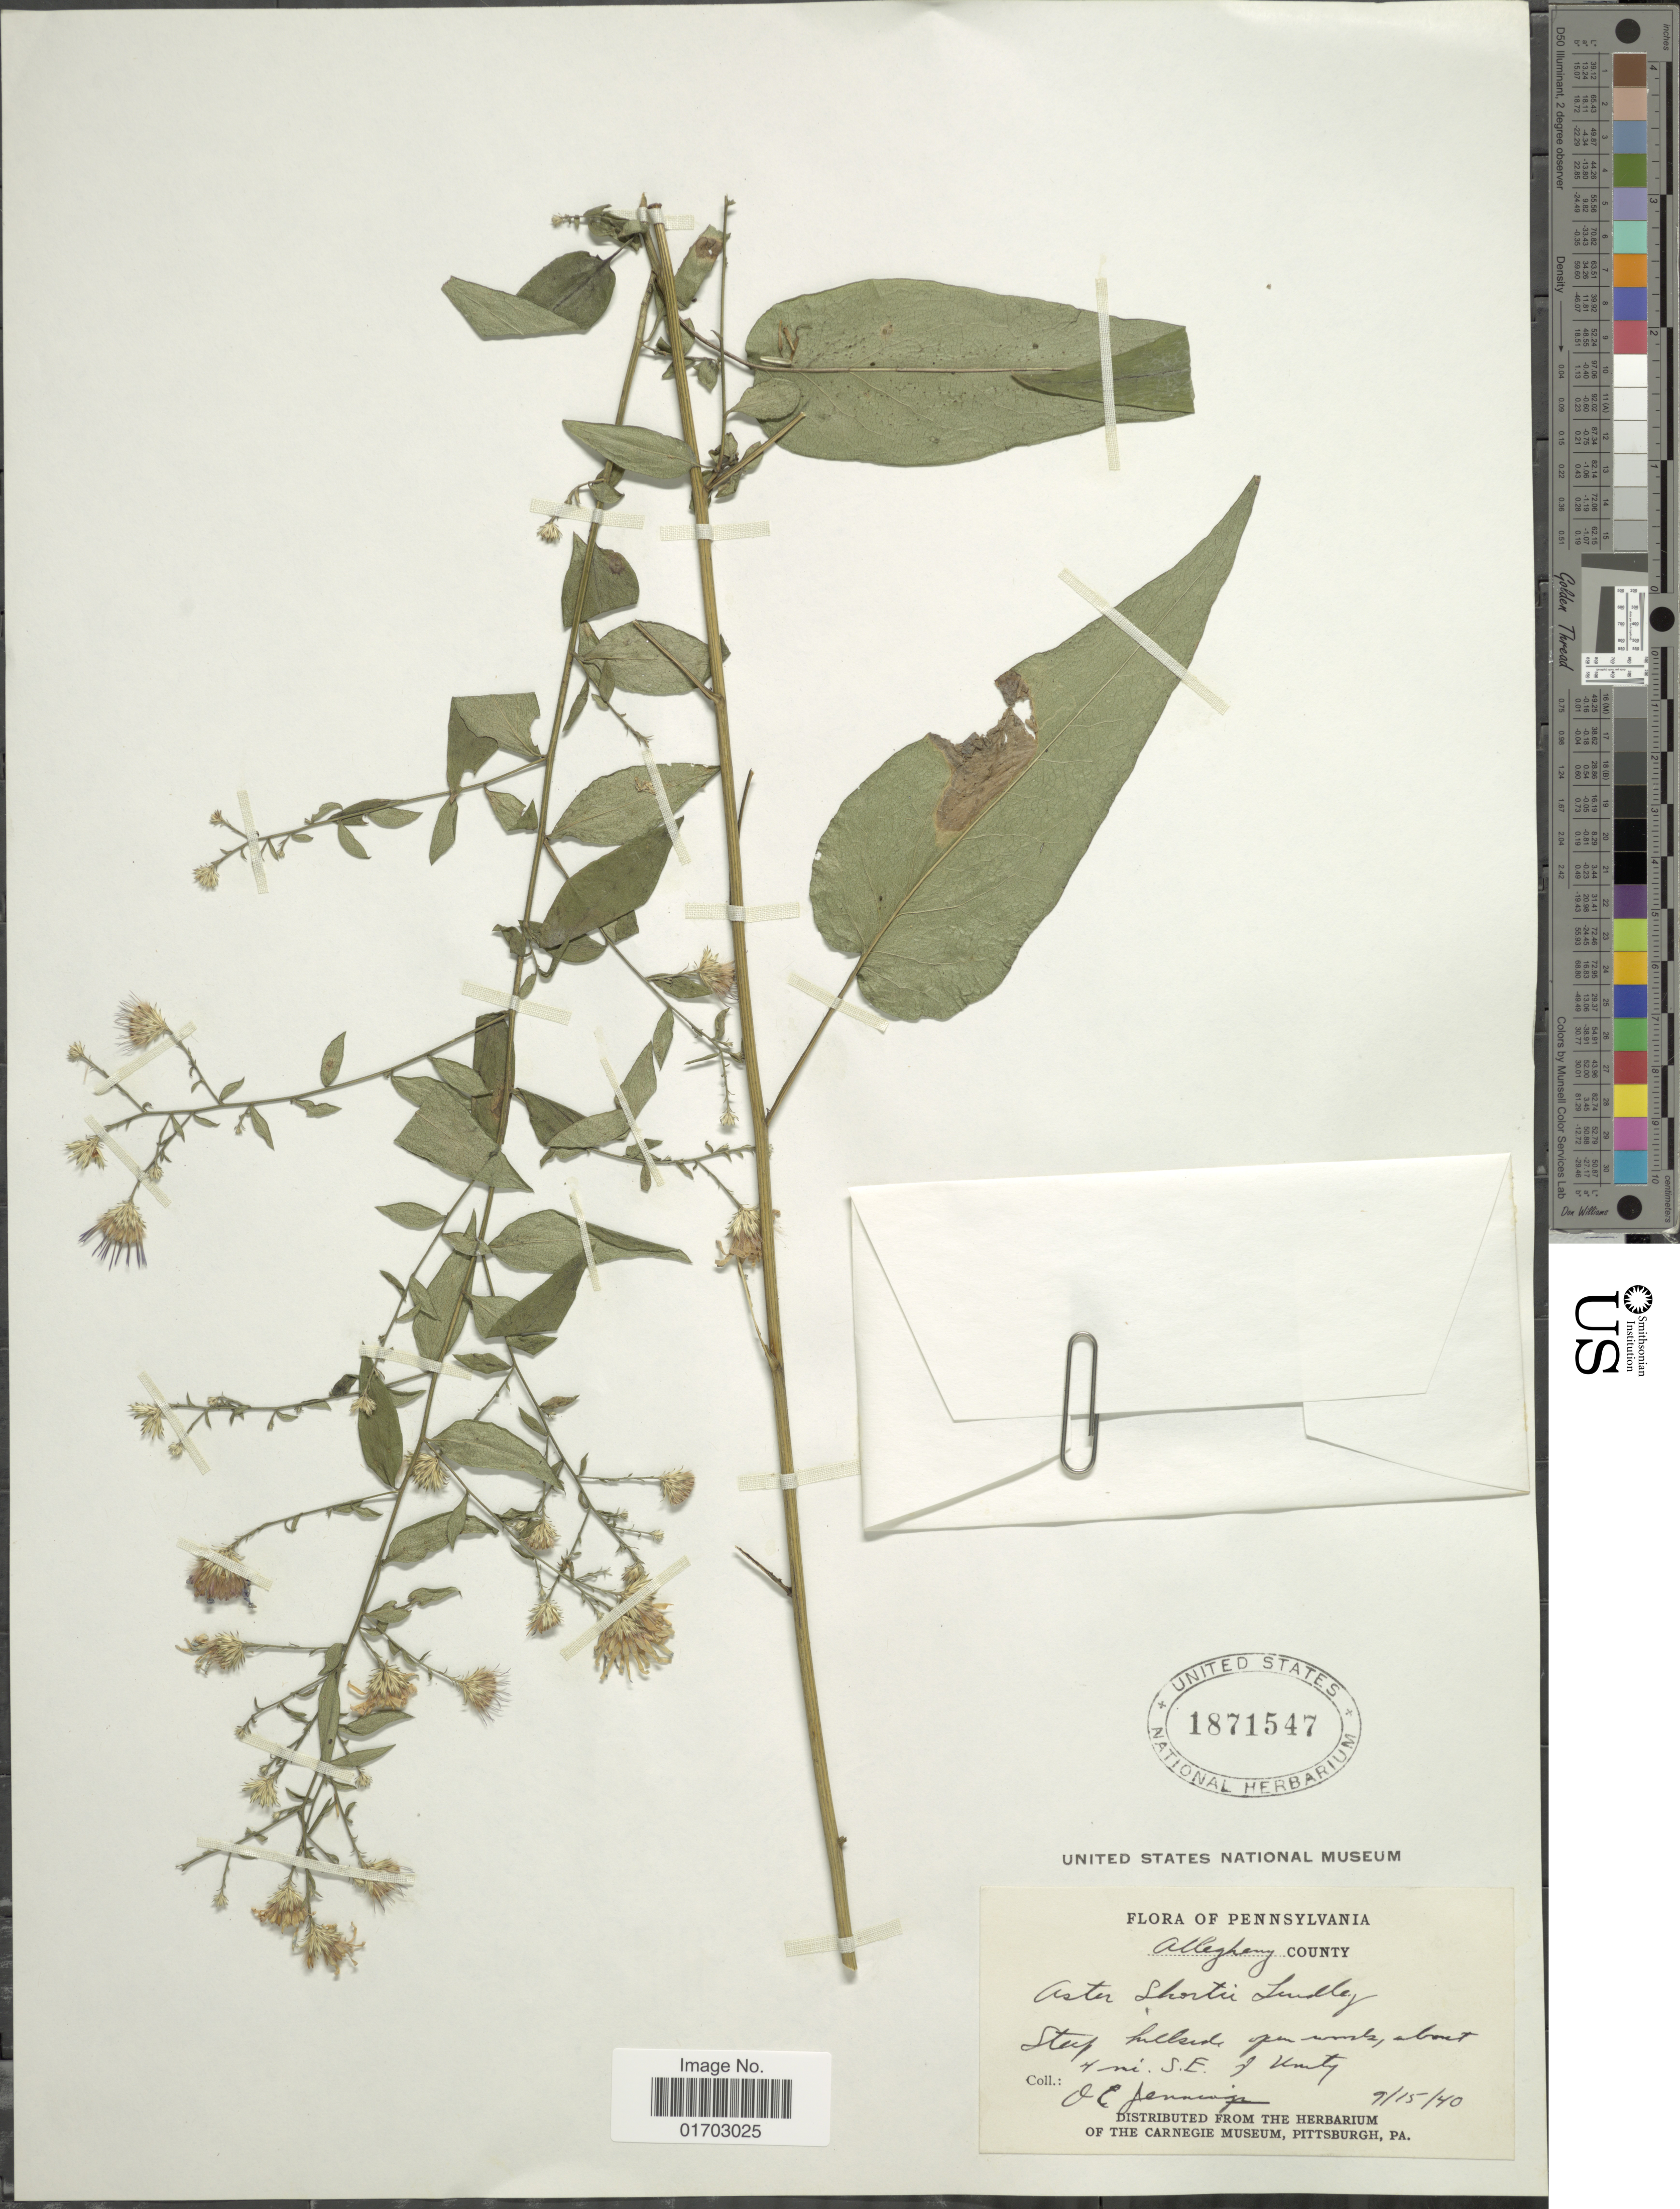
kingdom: Plantae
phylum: Tracheophyta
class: Magnoliopsida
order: Asterales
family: Asteraceae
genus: Symphyotrichum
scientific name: Symphyotrichum shortii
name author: (Lindl.) G.L. Nesom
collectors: O. E. Jennings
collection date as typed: Transcribed d/m/y: 15/9/40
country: United States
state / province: Pennsylvania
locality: Allegheny County, about 4 mi. S.E. of Unity.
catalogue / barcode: US 1871547